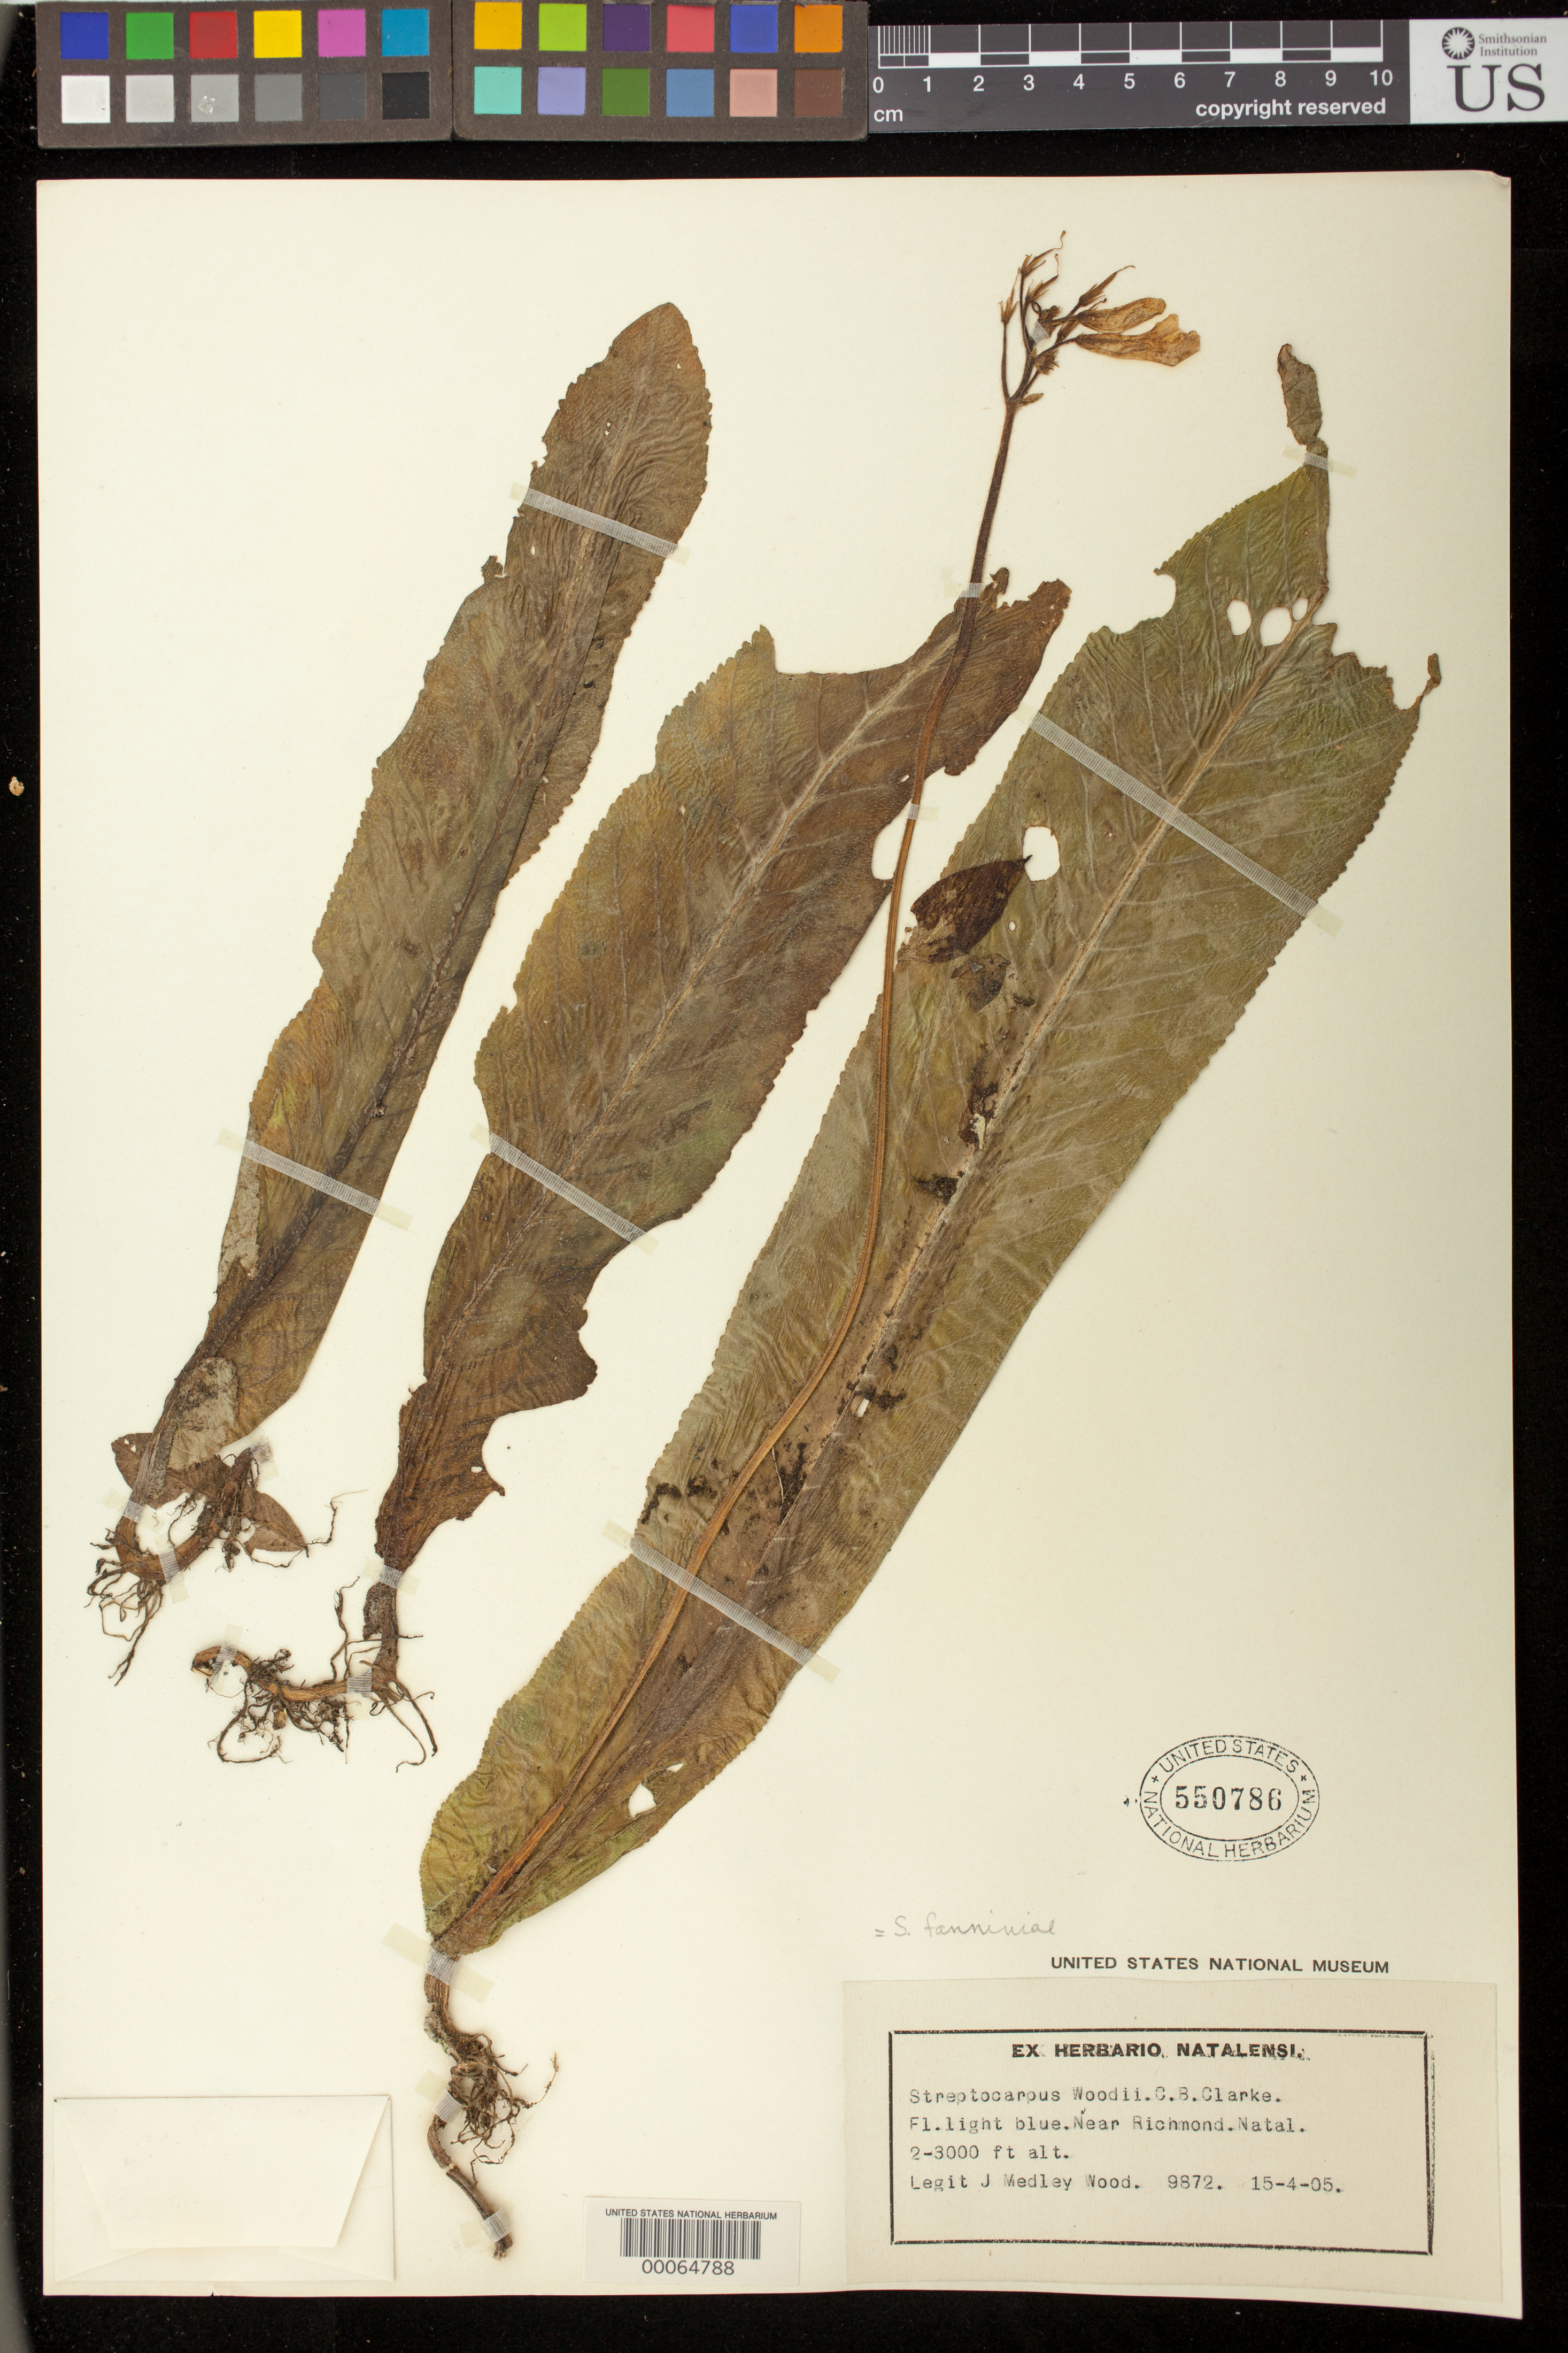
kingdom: Plantae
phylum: Tracheophyta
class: Magnoliopsida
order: Lamiales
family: Gesneriaceae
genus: Streptocarpus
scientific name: Streptocarpus fanniniae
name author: Harv. ex C.B. Clarke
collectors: J. M. Wood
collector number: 9872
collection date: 1905-04-15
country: South Africa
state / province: KwaZulu-Natal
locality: Near Richmond, Natal.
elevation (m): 610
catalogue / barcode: US 550786